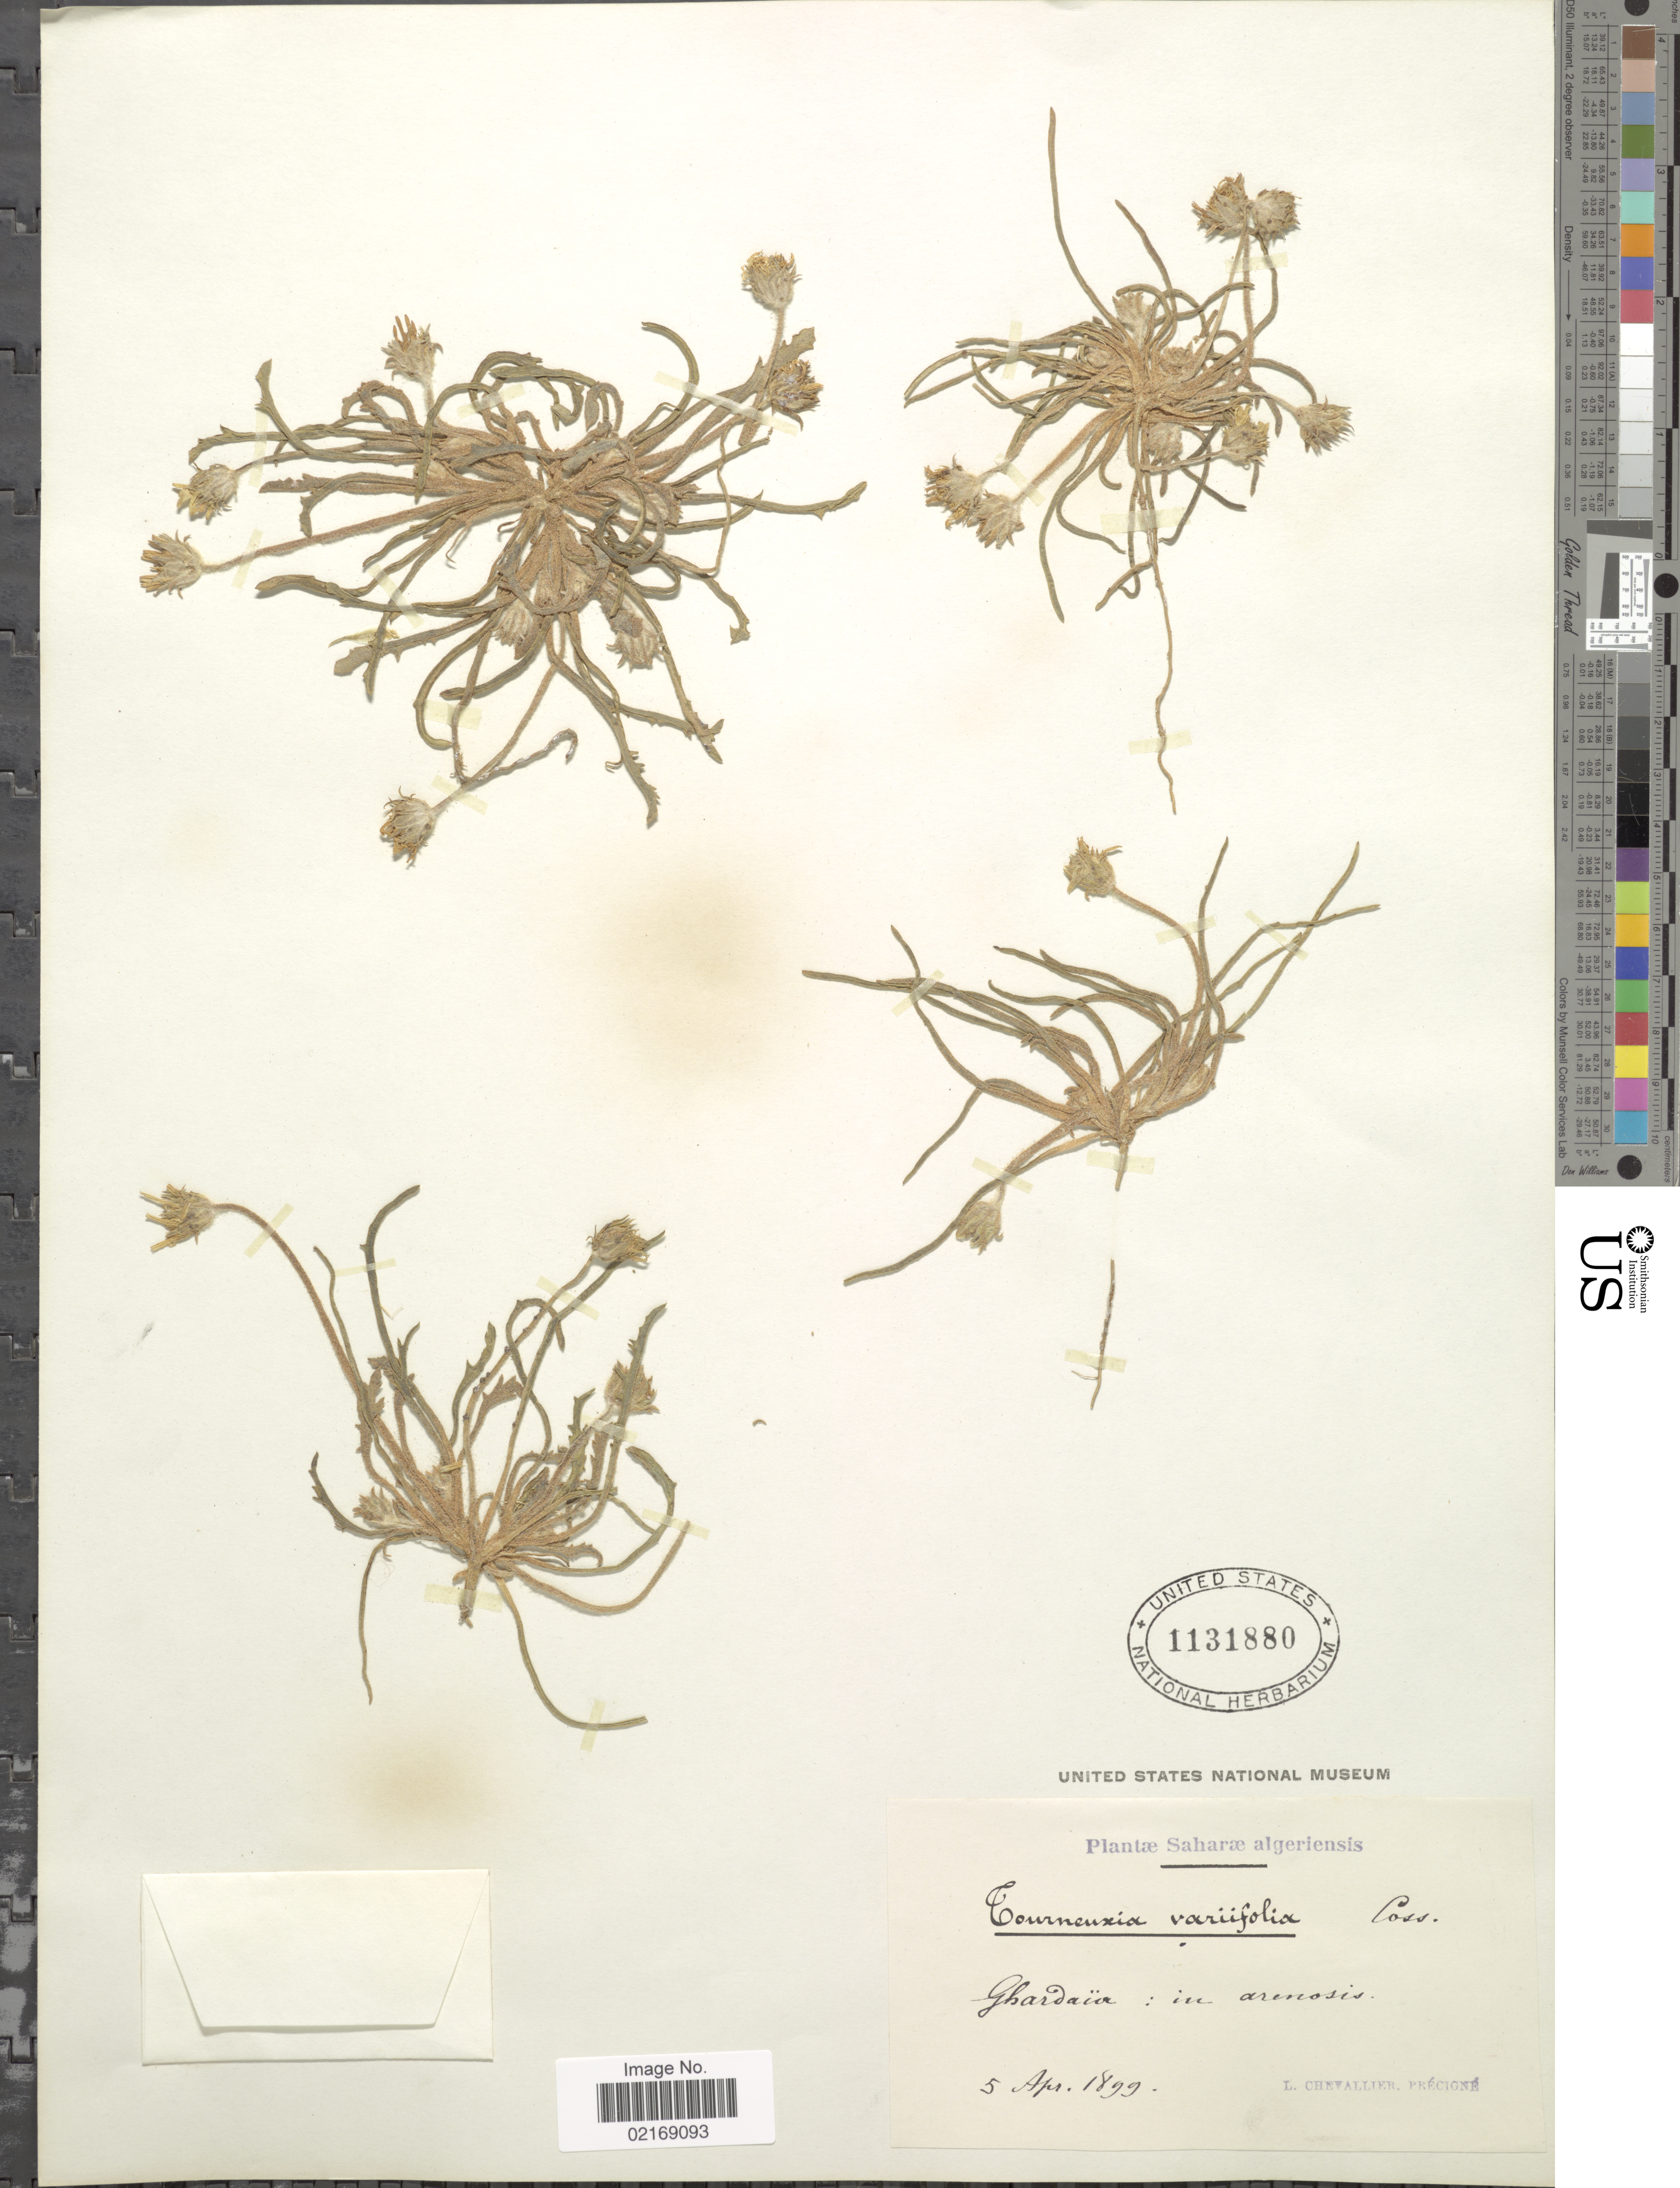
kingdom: Plantae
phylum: Tracheophyta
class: Magnoliopsida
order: Asterales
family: Asteraceae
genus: Tourneuxia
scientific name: Tourneuxia variifolia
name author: Coss.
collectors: L. Chevalier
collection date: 1899-04-05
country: Algeria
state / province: Ghardaïa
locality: Saharae algeriensis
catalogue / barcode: US 1131880